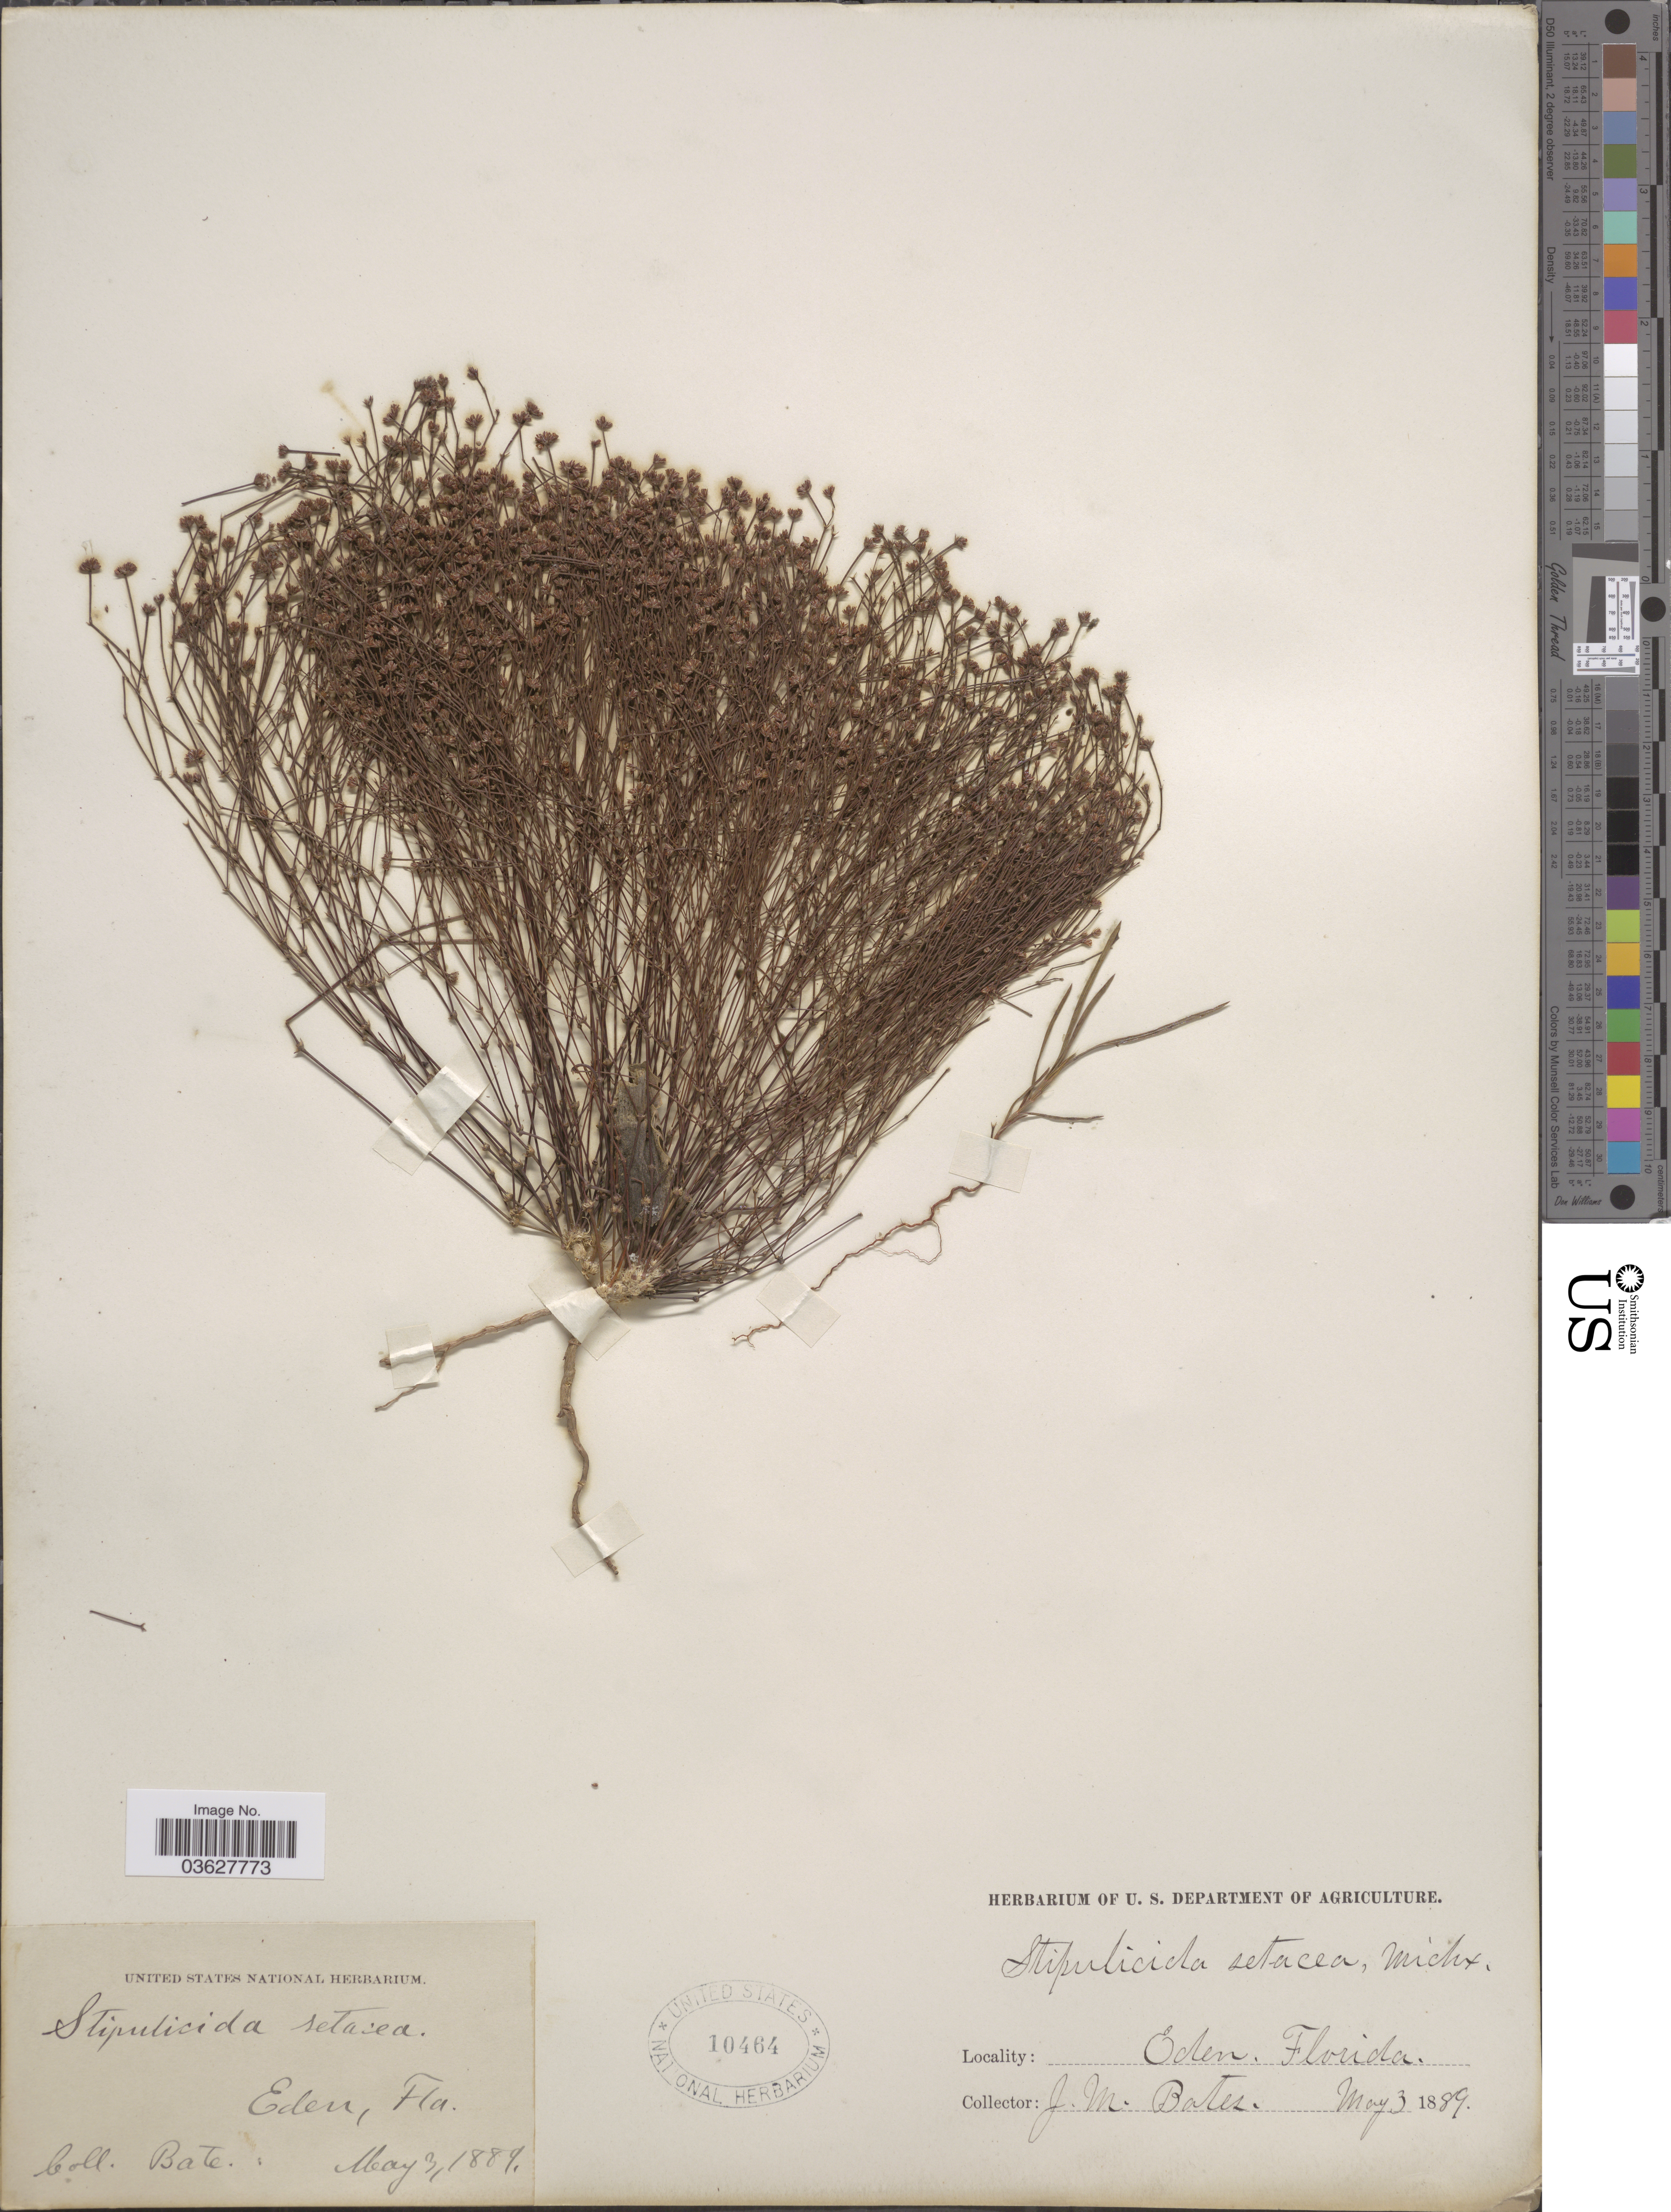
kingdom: Plantae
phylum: Tracheophyta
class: Magnoliopsida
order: Caryophyllales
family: Caryophyllaceae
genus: Stipulicida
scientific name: Stipulicida setacea var. setacea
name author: Michx.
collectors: J. Bates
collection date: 1889-05-03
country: United States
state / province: Florida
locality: Eden.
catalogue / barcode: US 10464